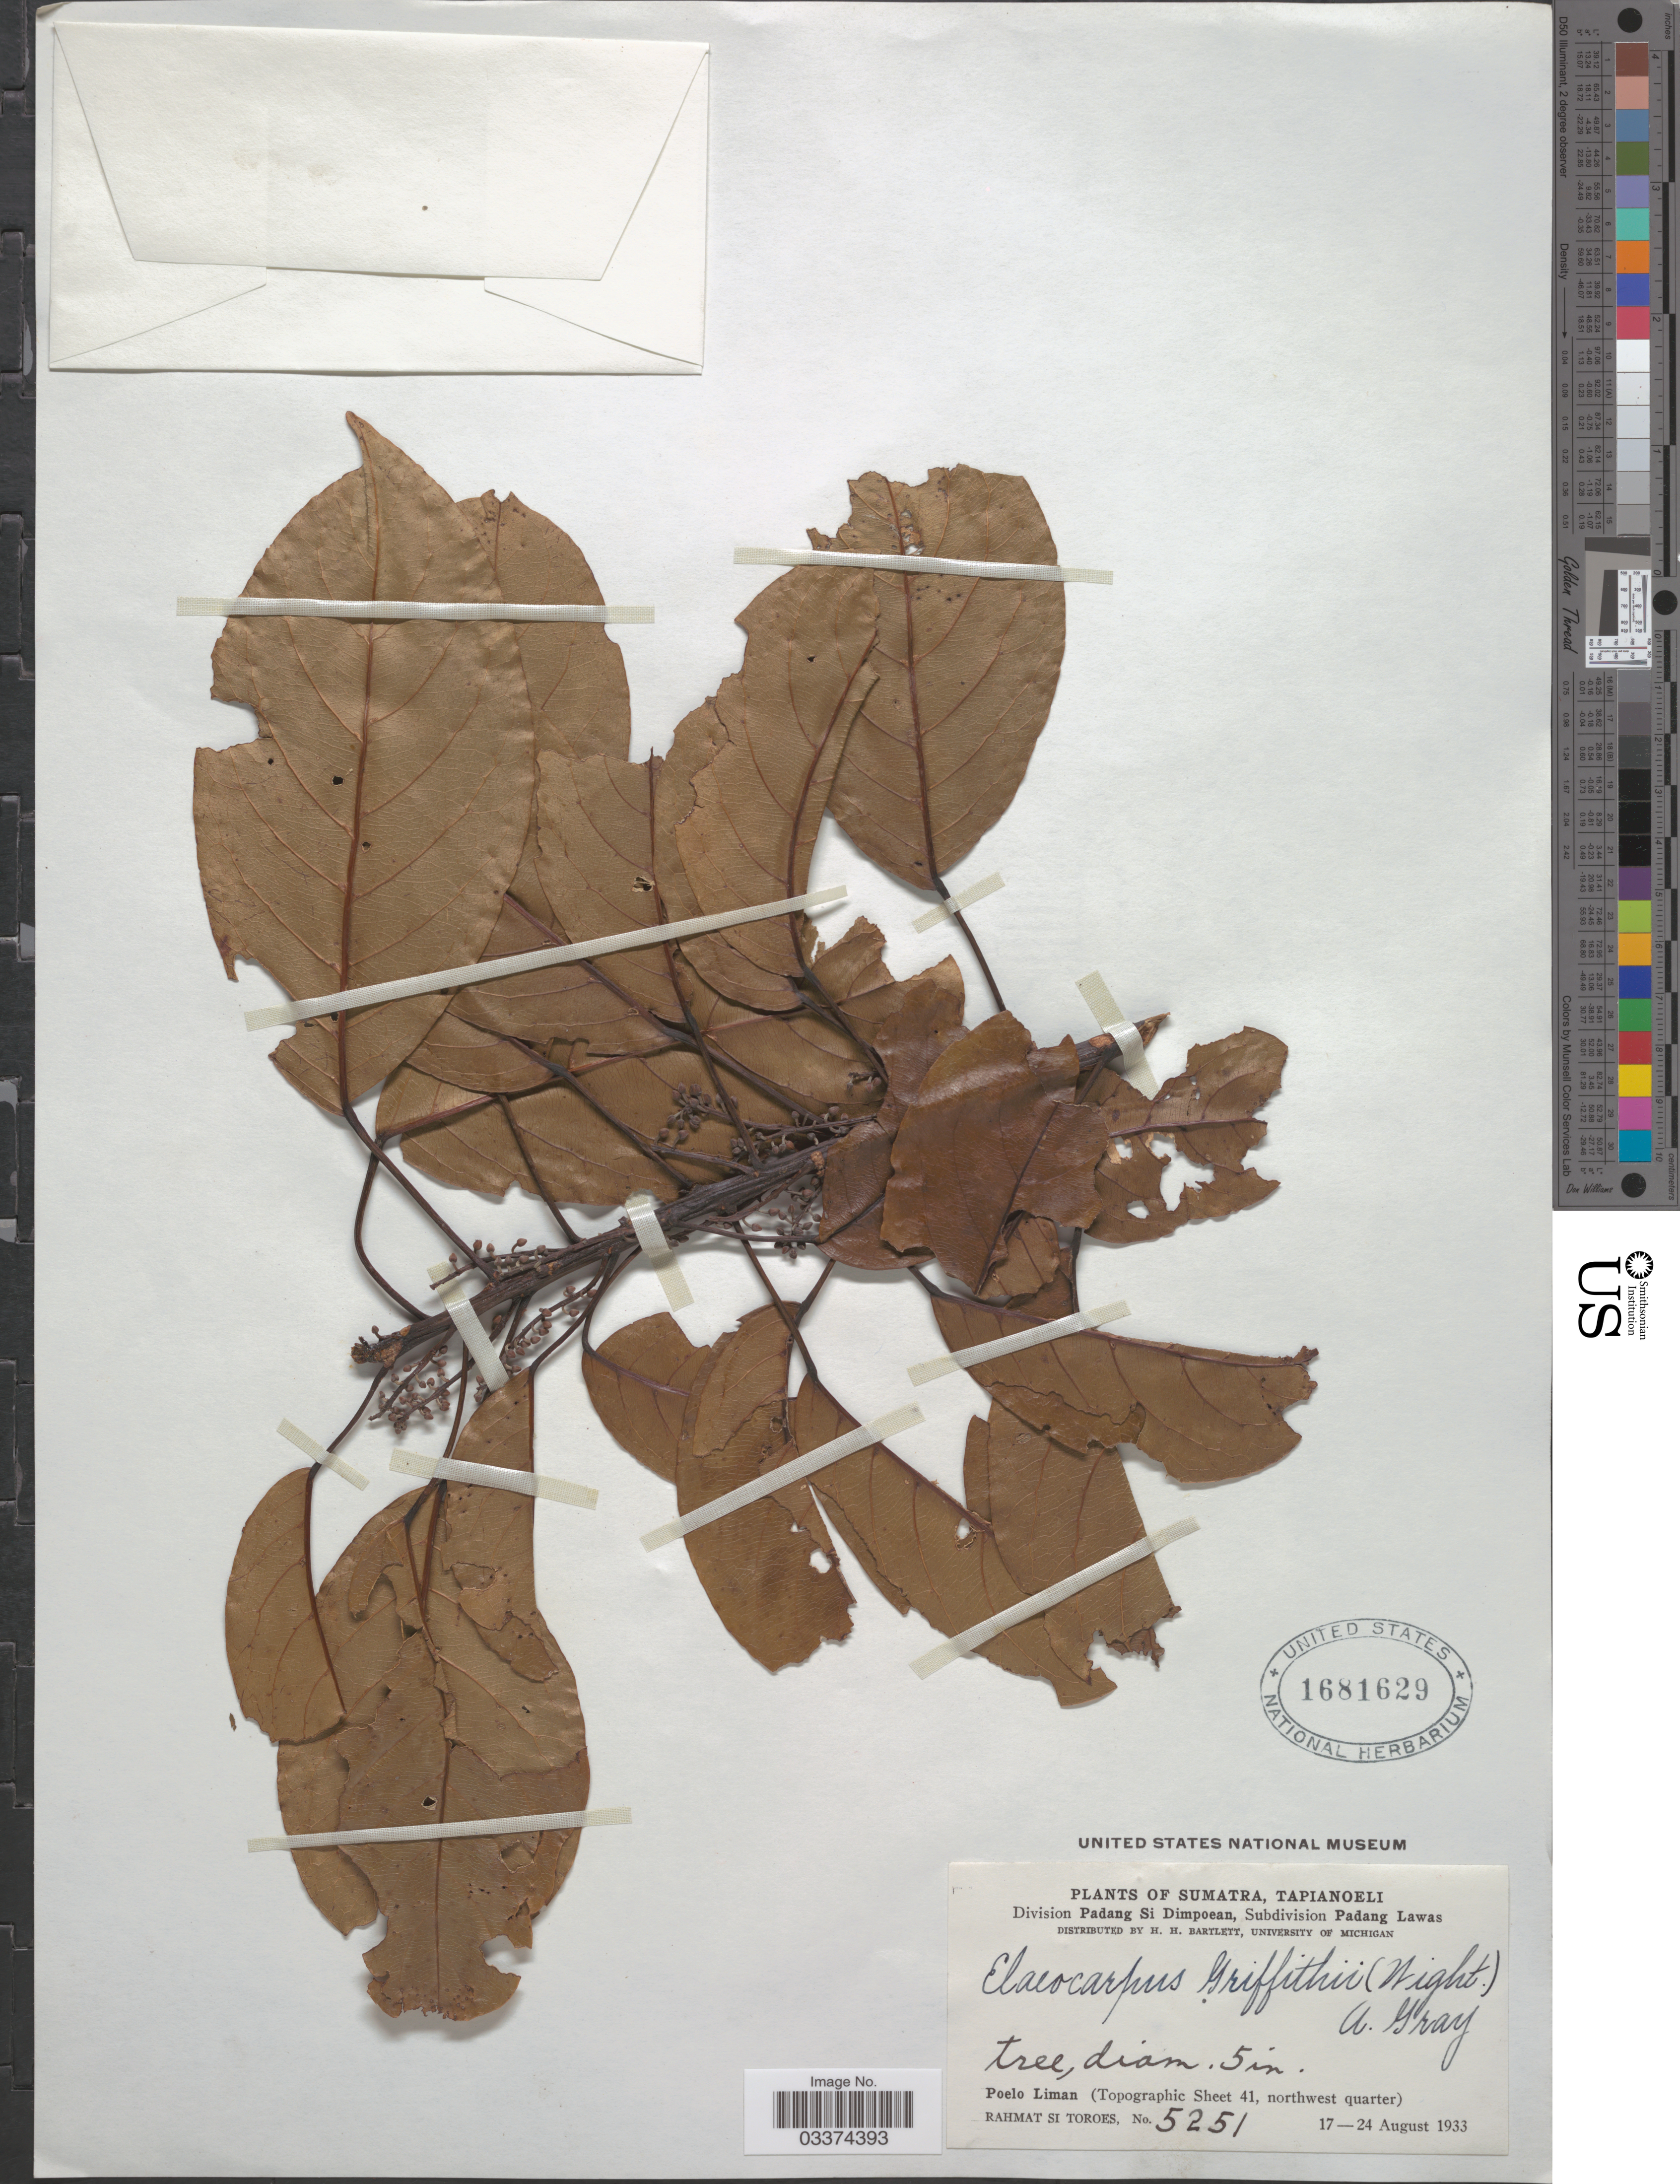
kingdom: Plantae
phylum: Tracheophyta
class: Magnoliopsida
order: Oxalidales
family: Elaeocarpaceae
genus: Elaeocarpus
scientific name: Elaeocarpus griffithii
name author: (Wight) A. Gray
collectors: Rahmat Si Boeea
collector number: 5251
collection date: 1933-08-17/1933-08-24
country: Indonesia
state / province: Sumatra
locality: Tapianoeli, Division Padang Si Dimpoean, Subdivision Padang Lawas, Poelo Liman (Topographic Sheet 41, northwest quarter).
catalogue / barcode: US 1681629